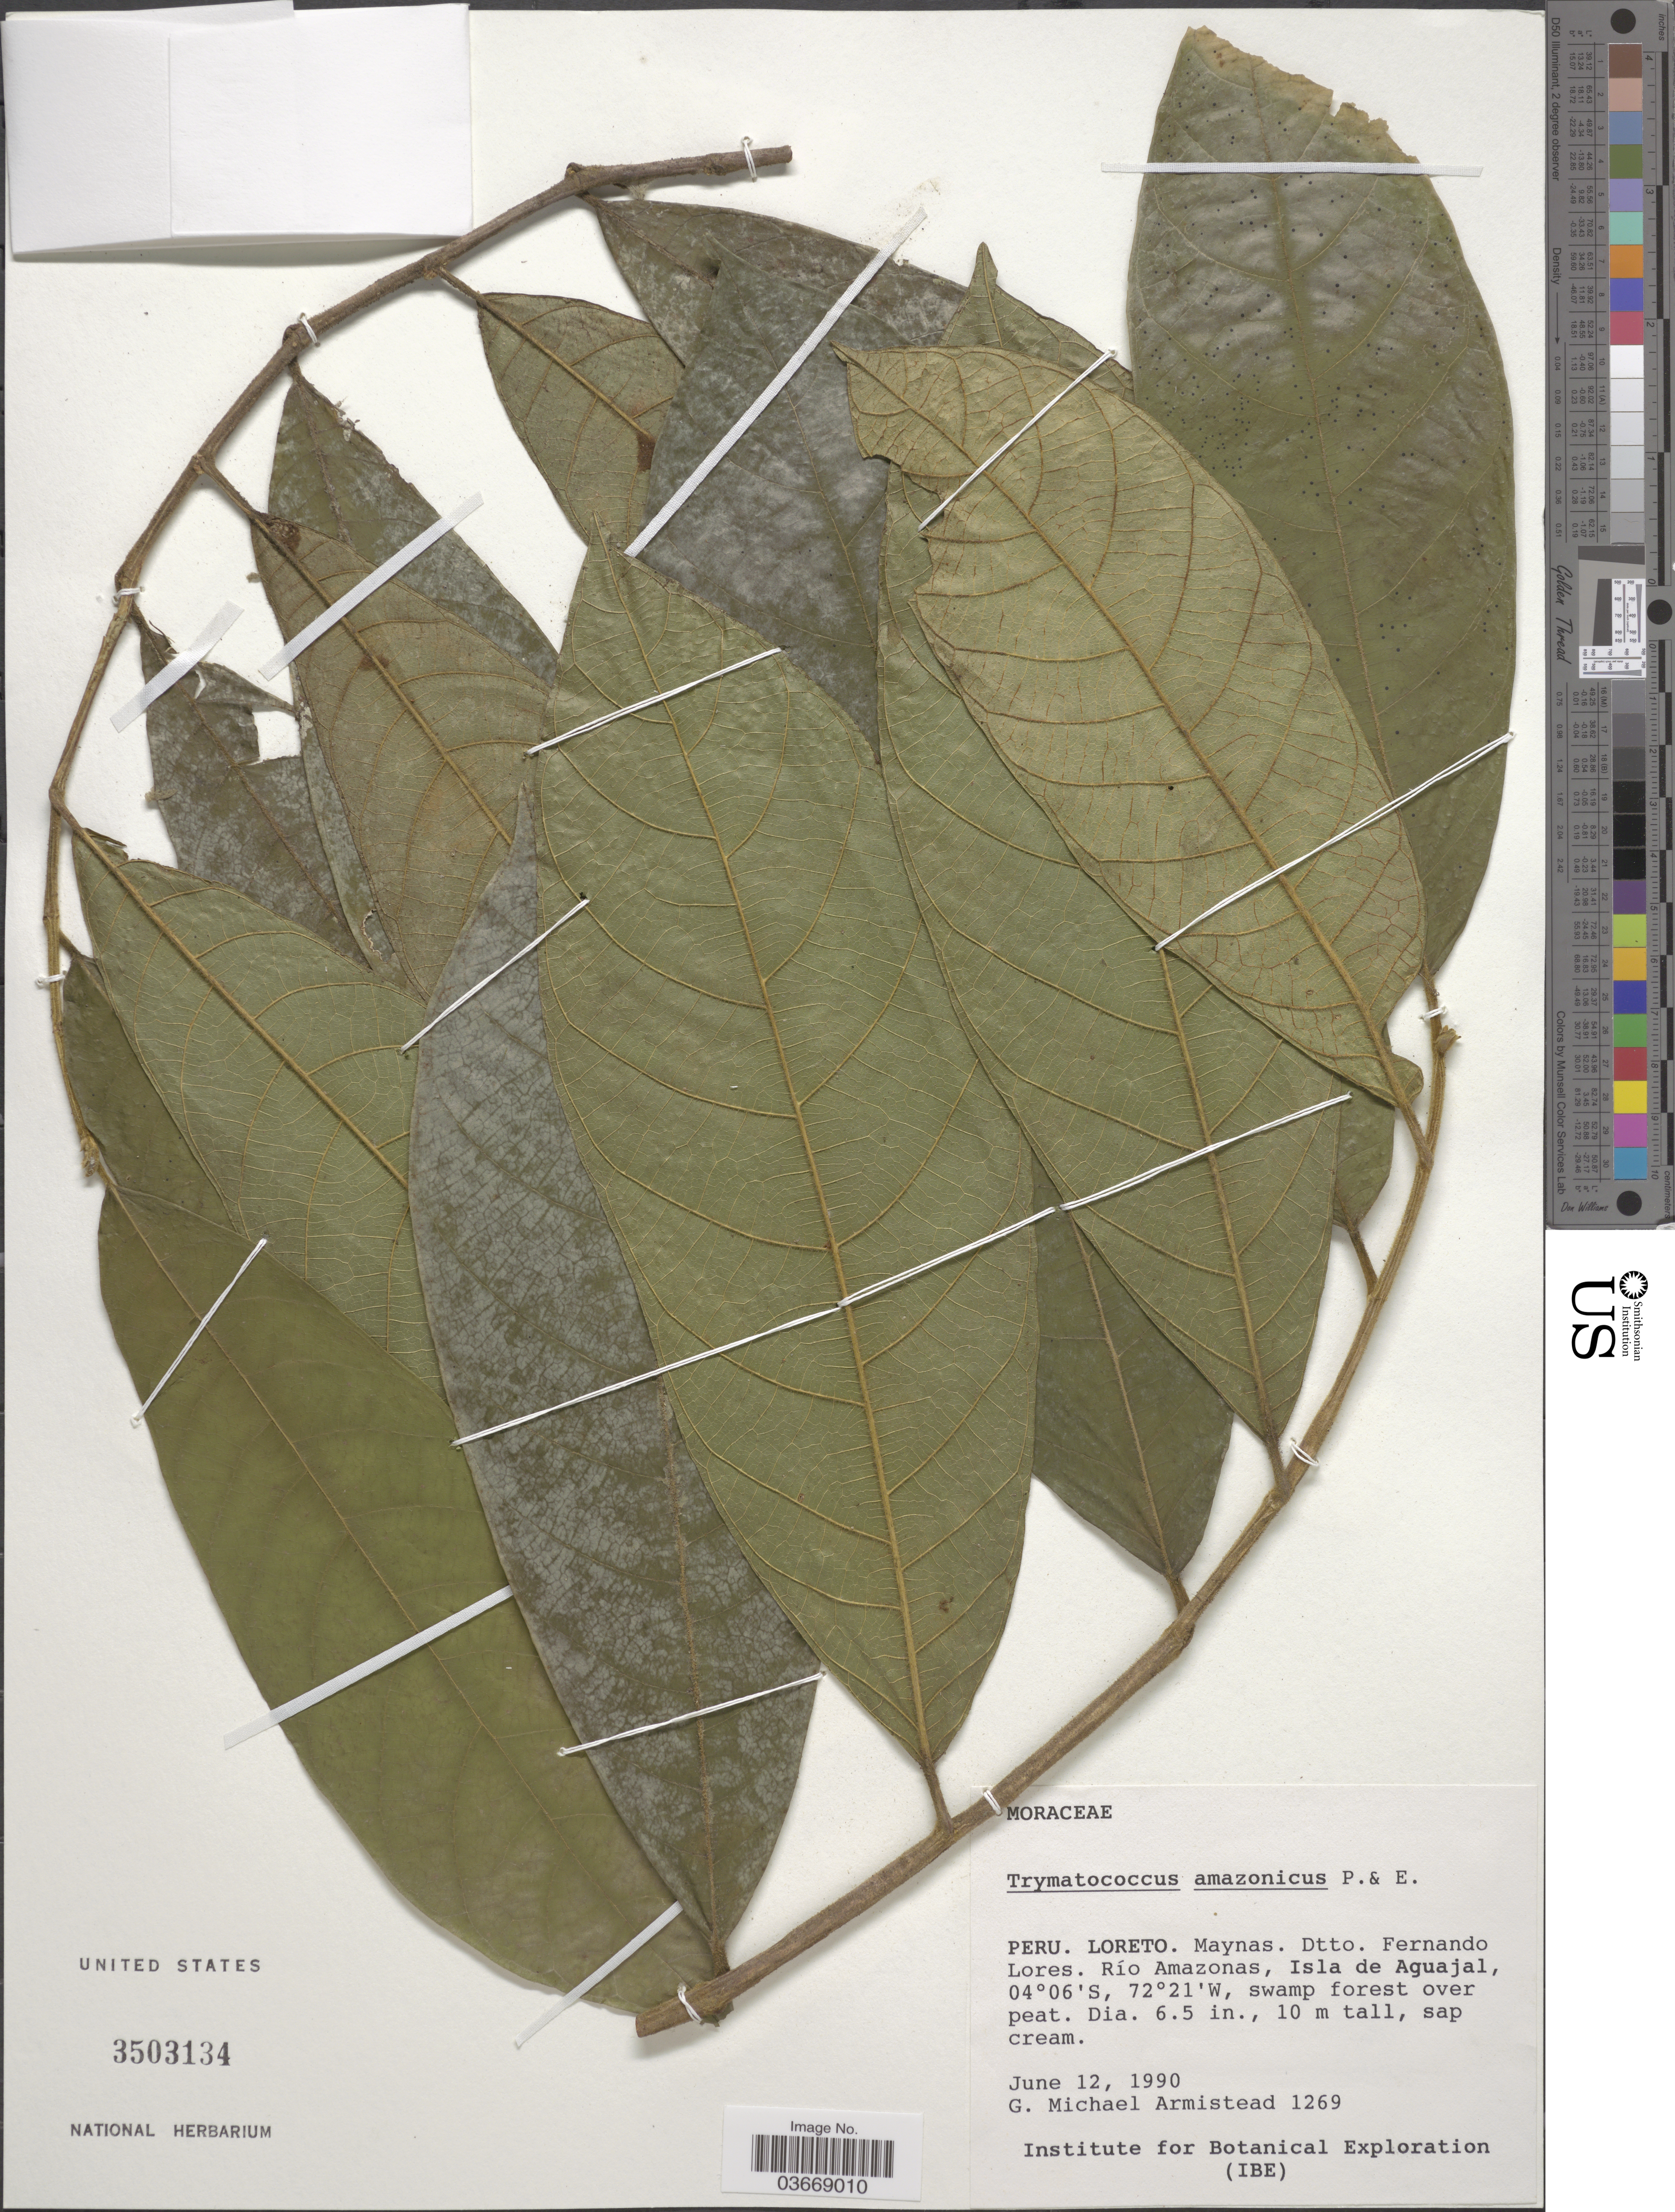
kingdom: Plantae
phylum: Tracheophyta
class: Magnoliopsida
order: Rosales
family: Moraceae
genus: Brosimum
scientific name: Brosimum amazonicum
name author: (Poepp. & Endl.) E. M. Gardner & Zerega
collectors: G. Armistead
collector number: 1269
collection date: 1990-06-12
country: Peru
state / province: Loreto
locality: Maynas. Dtto. Fernando Lores. Río Amazonas, Isla de Aguajal.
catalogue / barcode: US 3503134